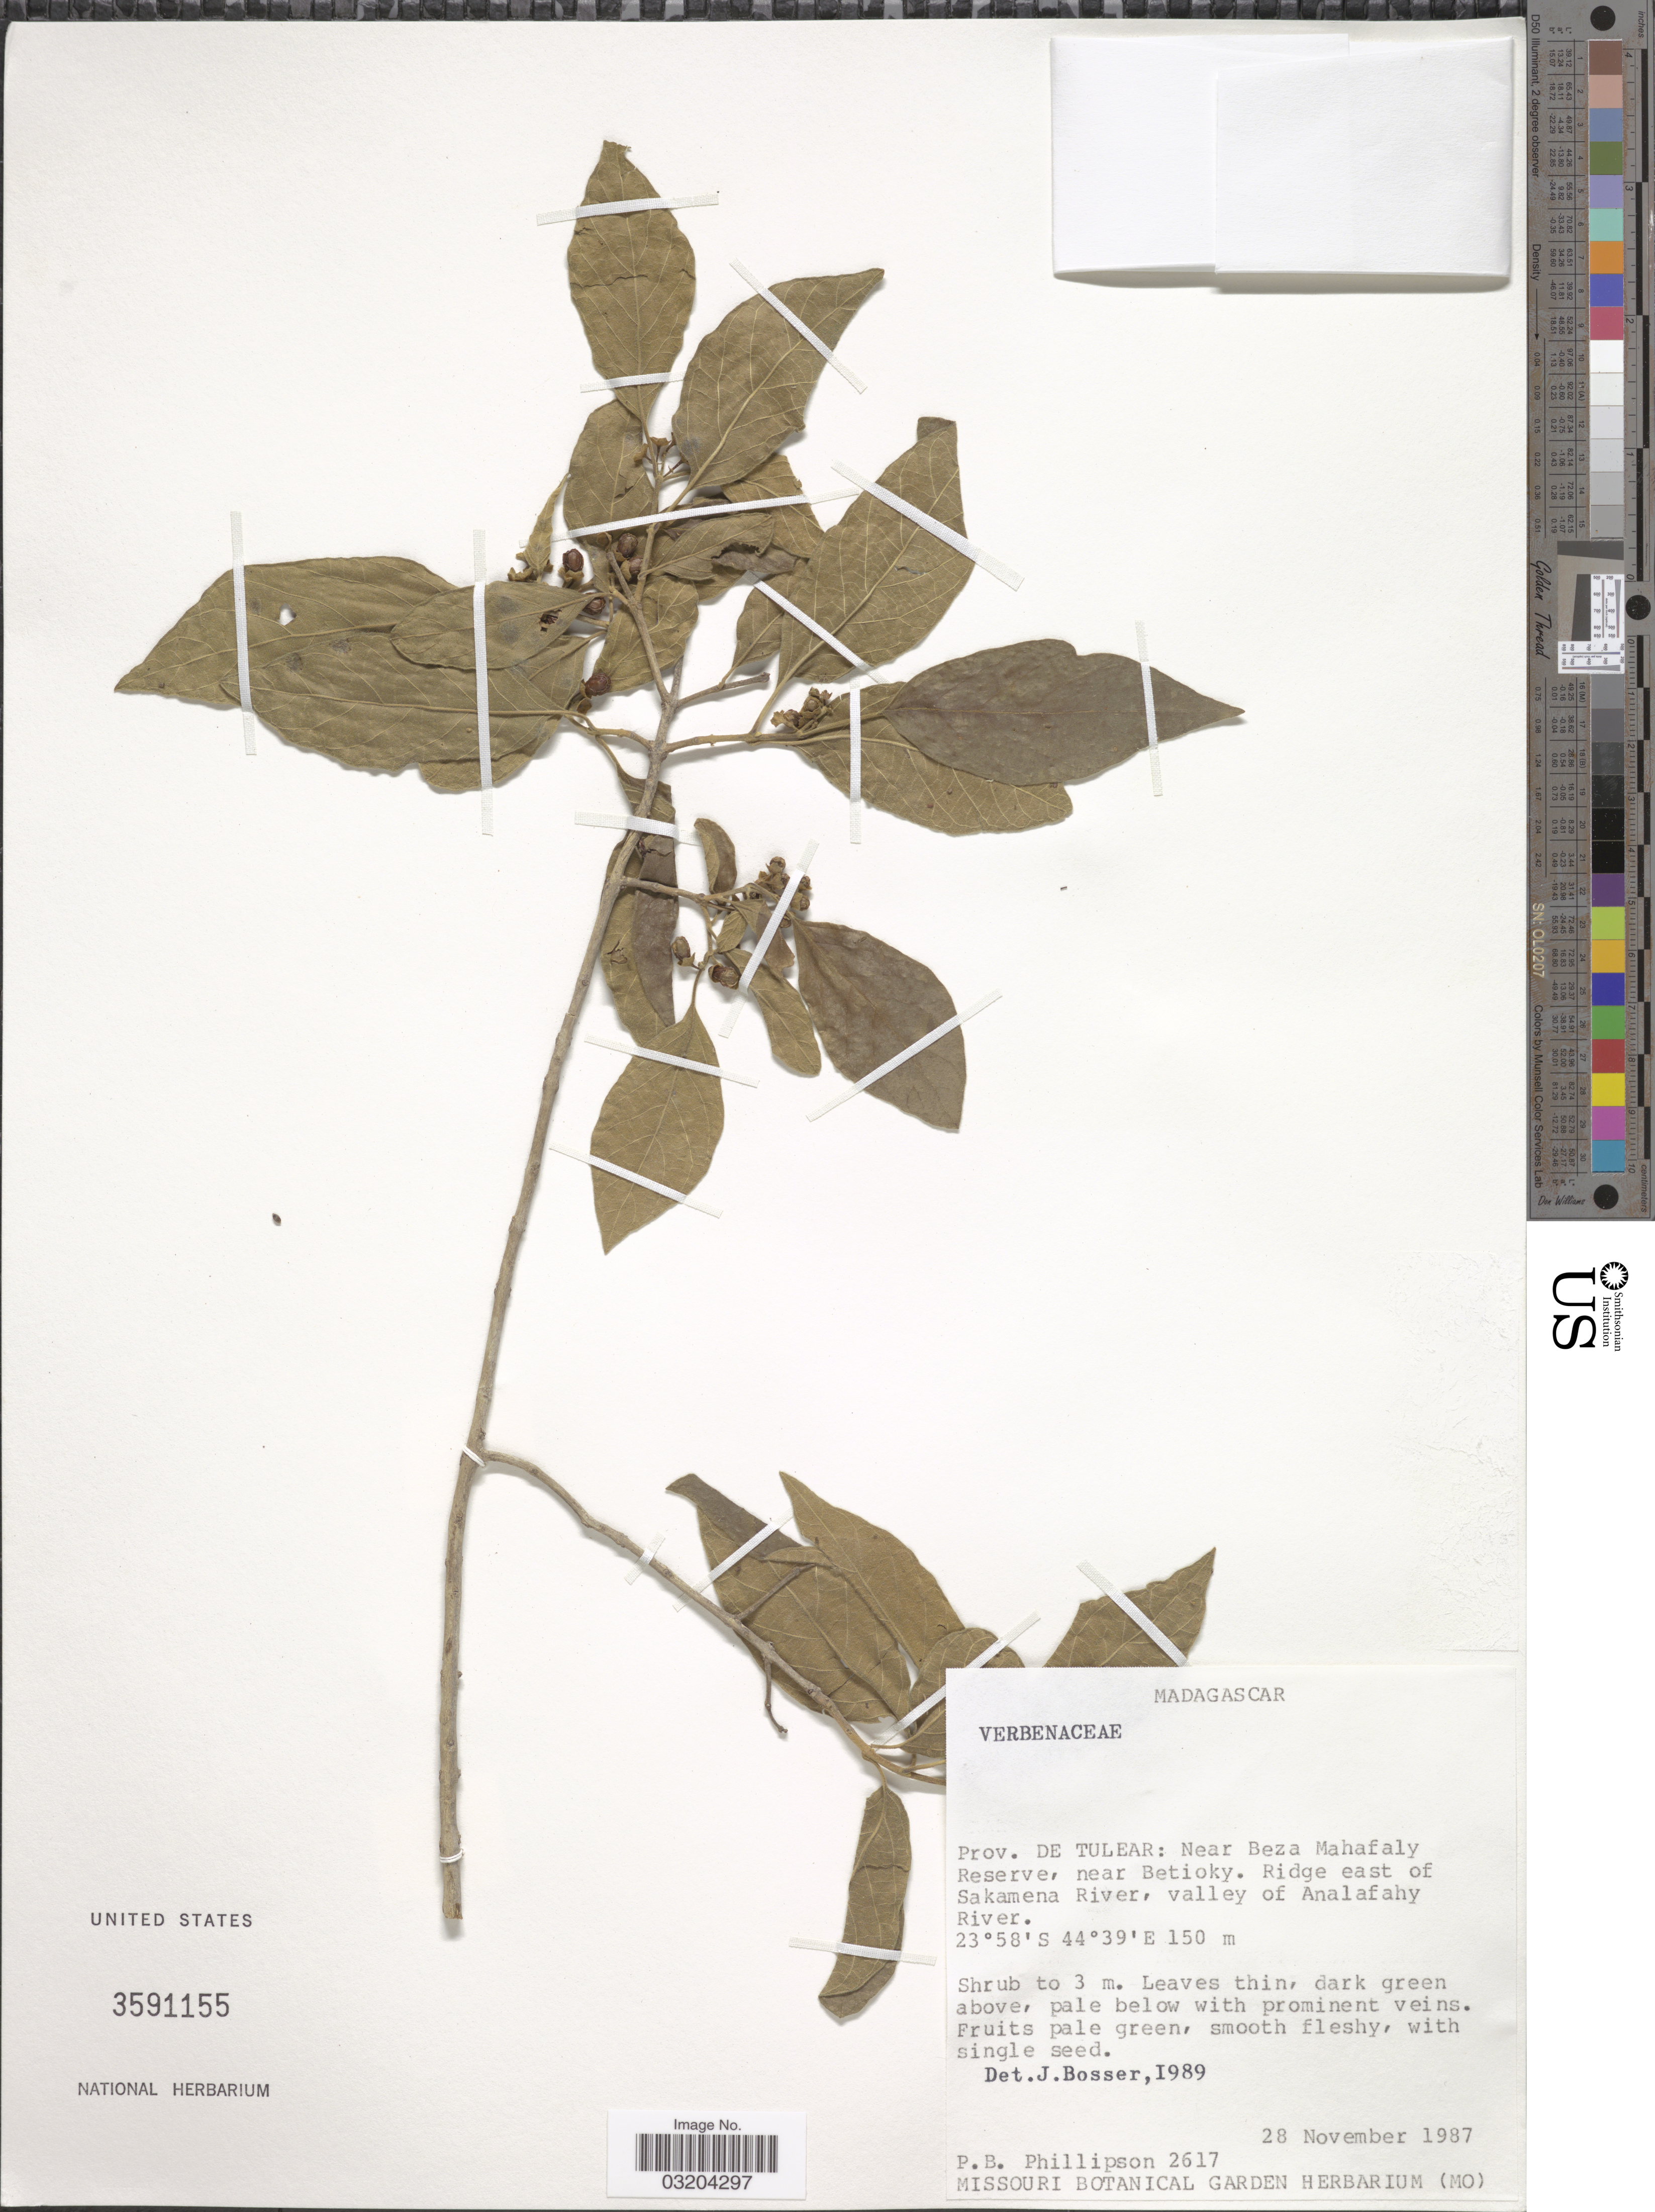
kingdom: Plantae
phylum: Tracheophyta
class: Magnoliopsida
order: Lamiales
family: Verbenaceae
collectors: P. B. Phillipson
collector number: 2617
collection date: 1987-11-28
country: Madagascar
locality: Prov. de Tulear: Near Beza Mahafaly Reserve, near Betioky. Ridge east of Sakamena River, valley of Analafahy River.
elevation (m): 150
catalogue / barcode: US 3591155